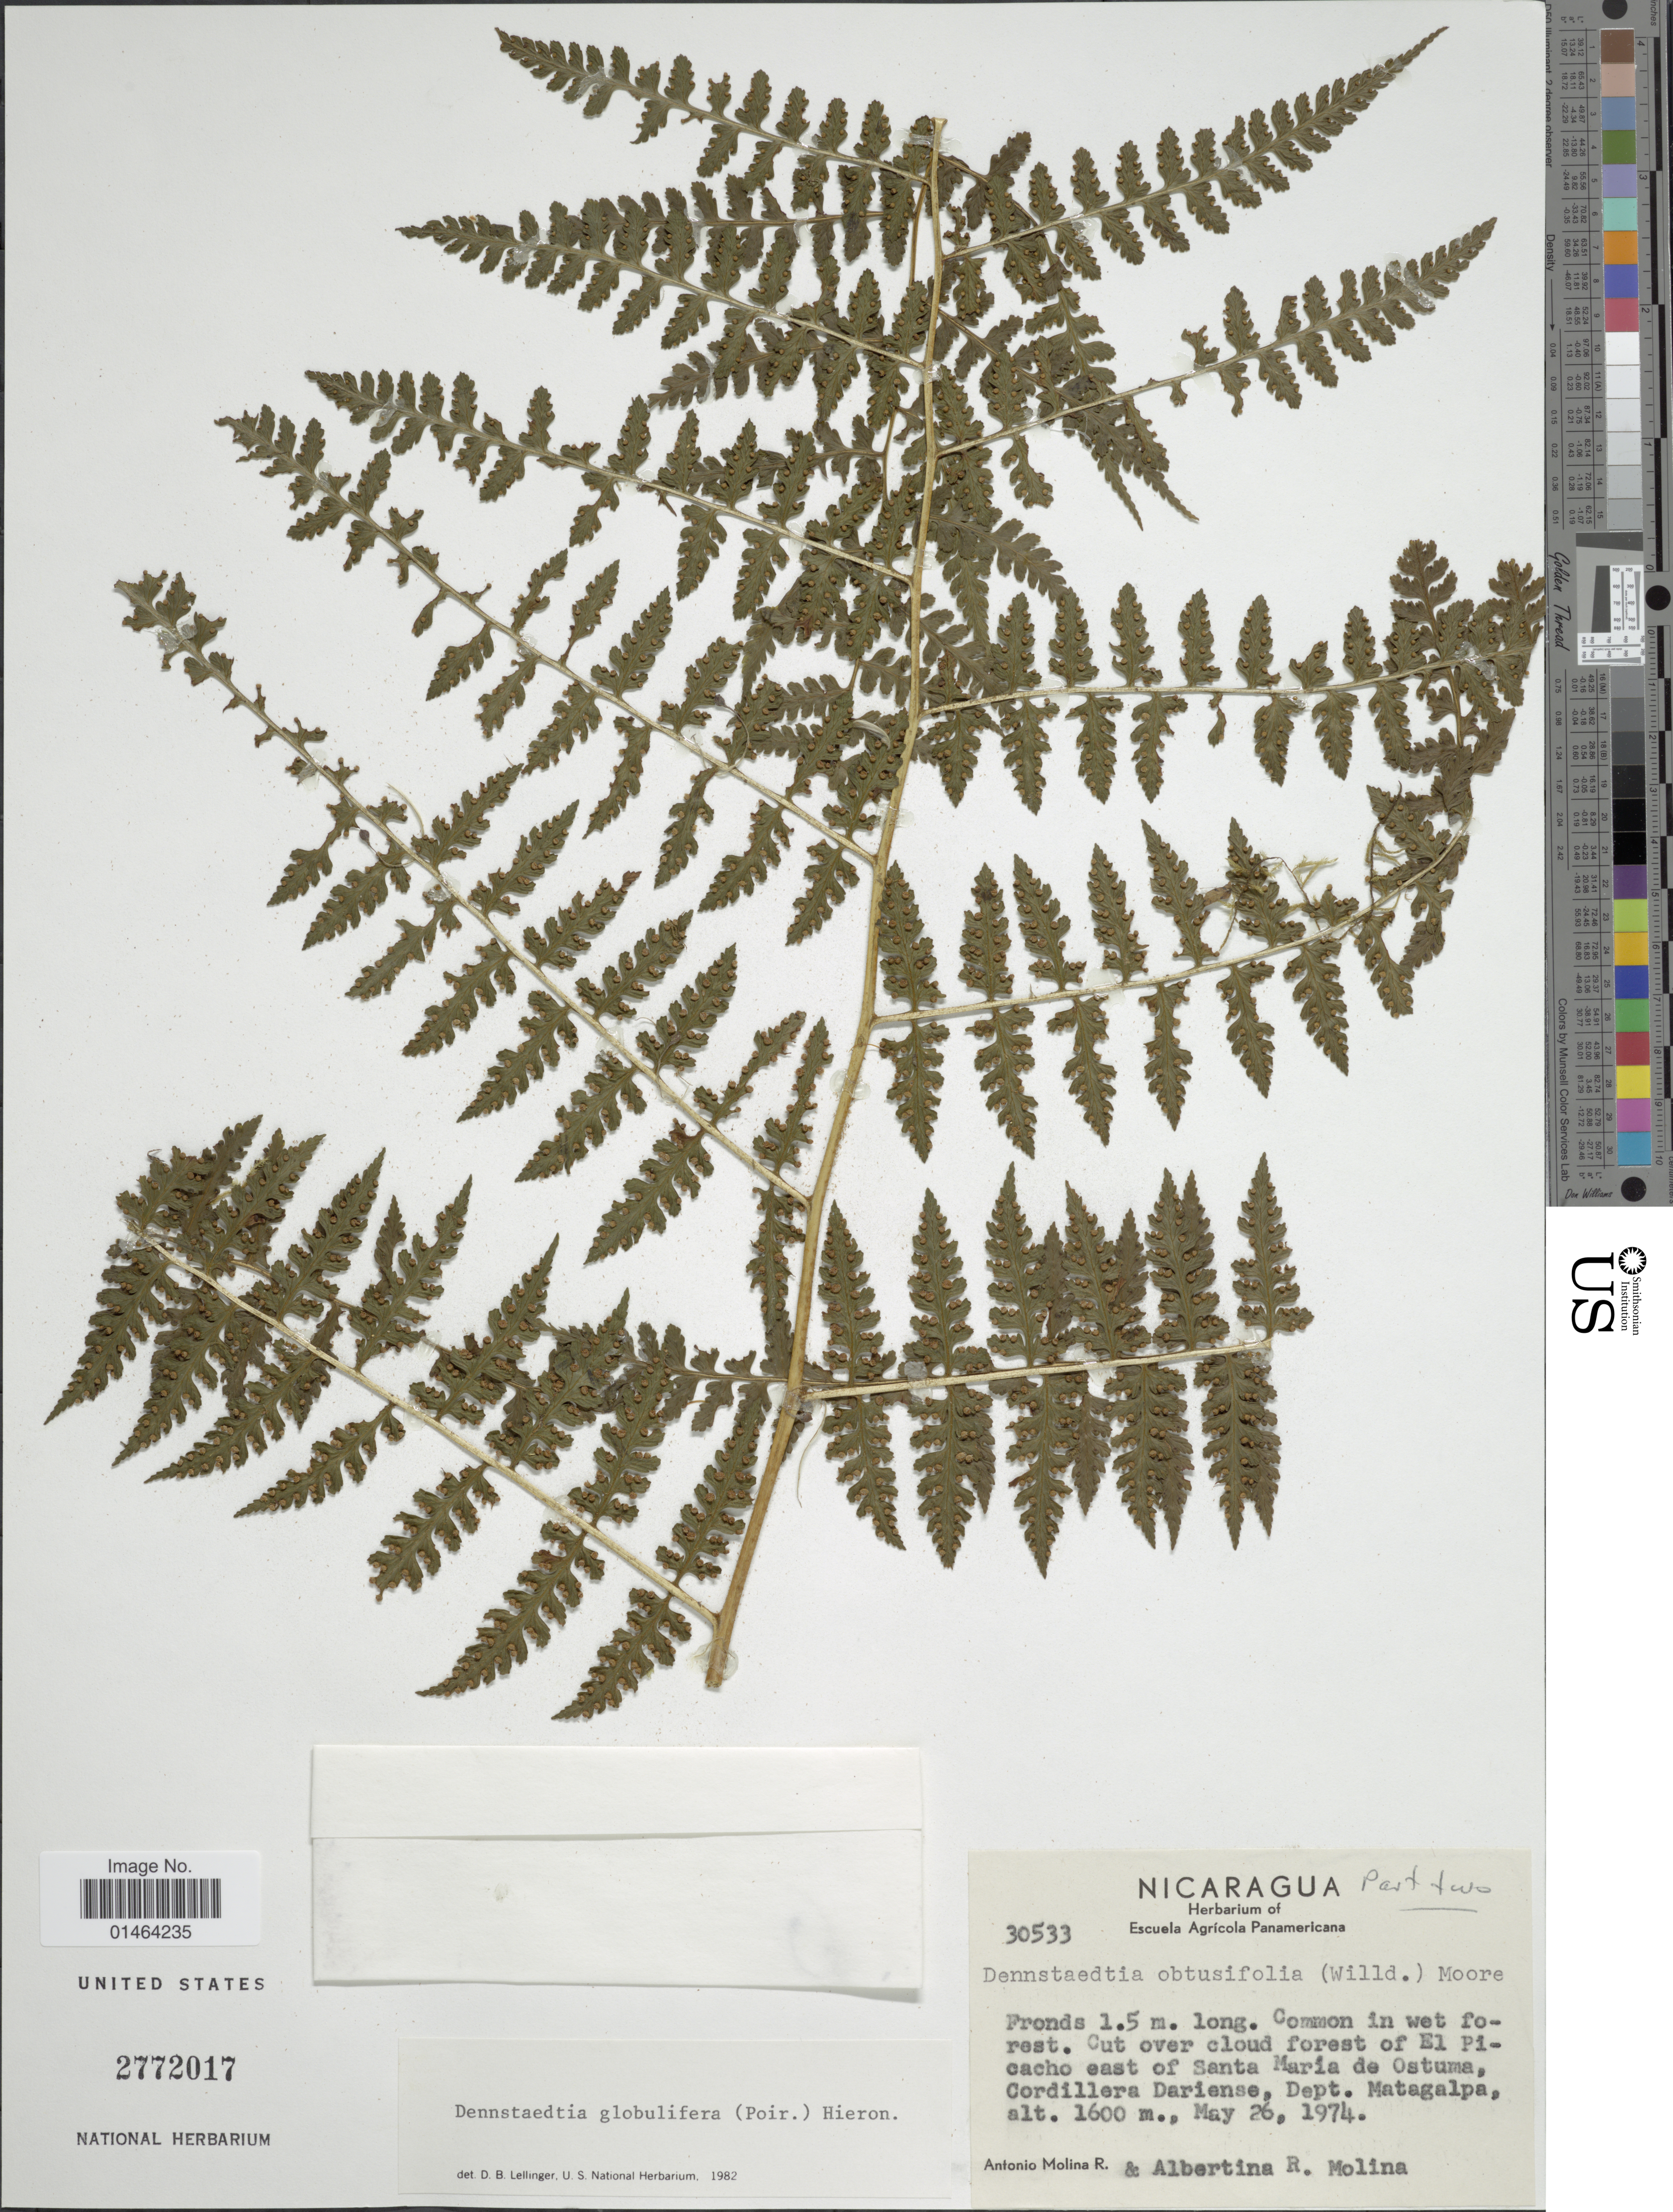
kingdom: Plantae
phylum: Tracheophyta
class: Polypodiopsida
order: Polypodiales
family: Dennstaedtiaceae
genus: Dennstaedtia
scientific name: Dennstaedtia globulifera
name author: (Poir.) Hieron.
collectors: A. Molina R. & A. R. Molina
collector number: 30533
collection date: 1974-05-26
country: Nicaragua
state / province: Matagalpa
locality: Cut over cloud forest of El Picacho east of Santa Maria de Ostuma, Cordillera Dariense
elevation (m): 1600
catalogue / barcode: US 2772017